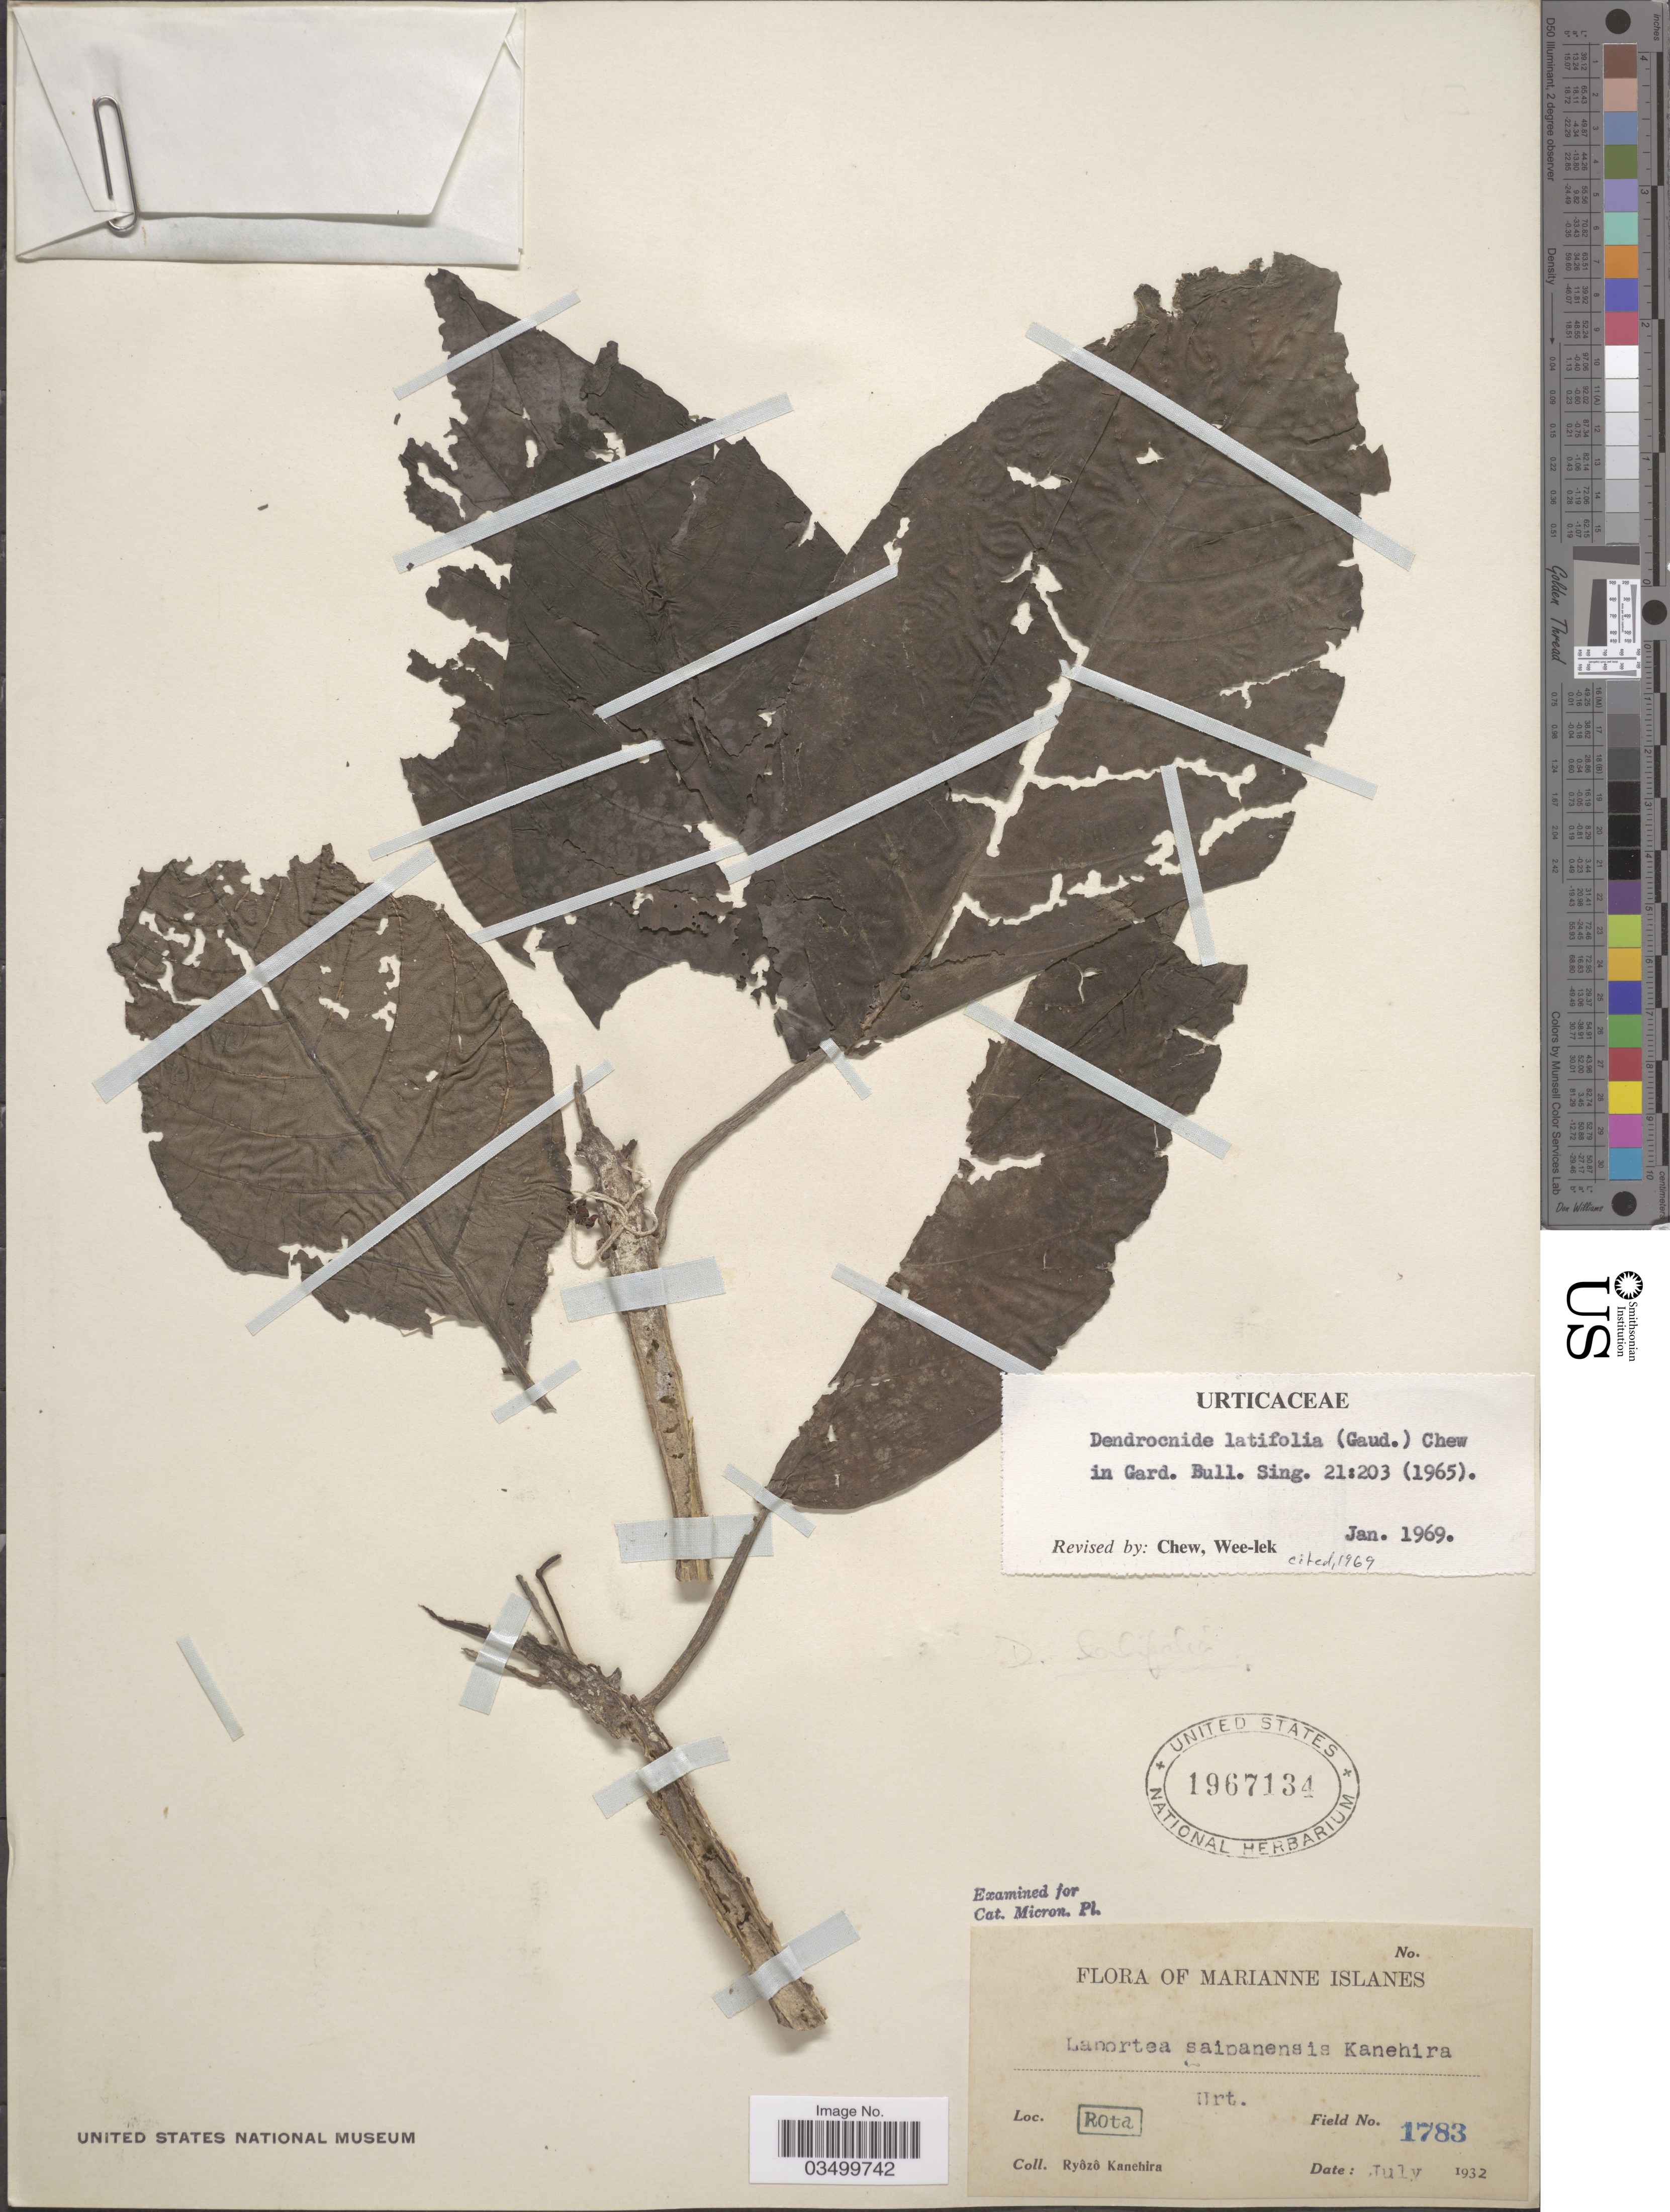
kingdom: Plantae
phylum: Tracheophyta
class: Magnoliopsida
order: Rosales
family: Urticaceae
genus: Dendrocnide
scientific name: Dendrocnide latifolia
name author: (Gaudich.) Chew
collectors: R. Kanehira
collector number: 1783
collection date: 1932-07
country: Northern Mariana Islands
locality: Marianne Islanes. Rota.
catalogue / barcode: US 1967134